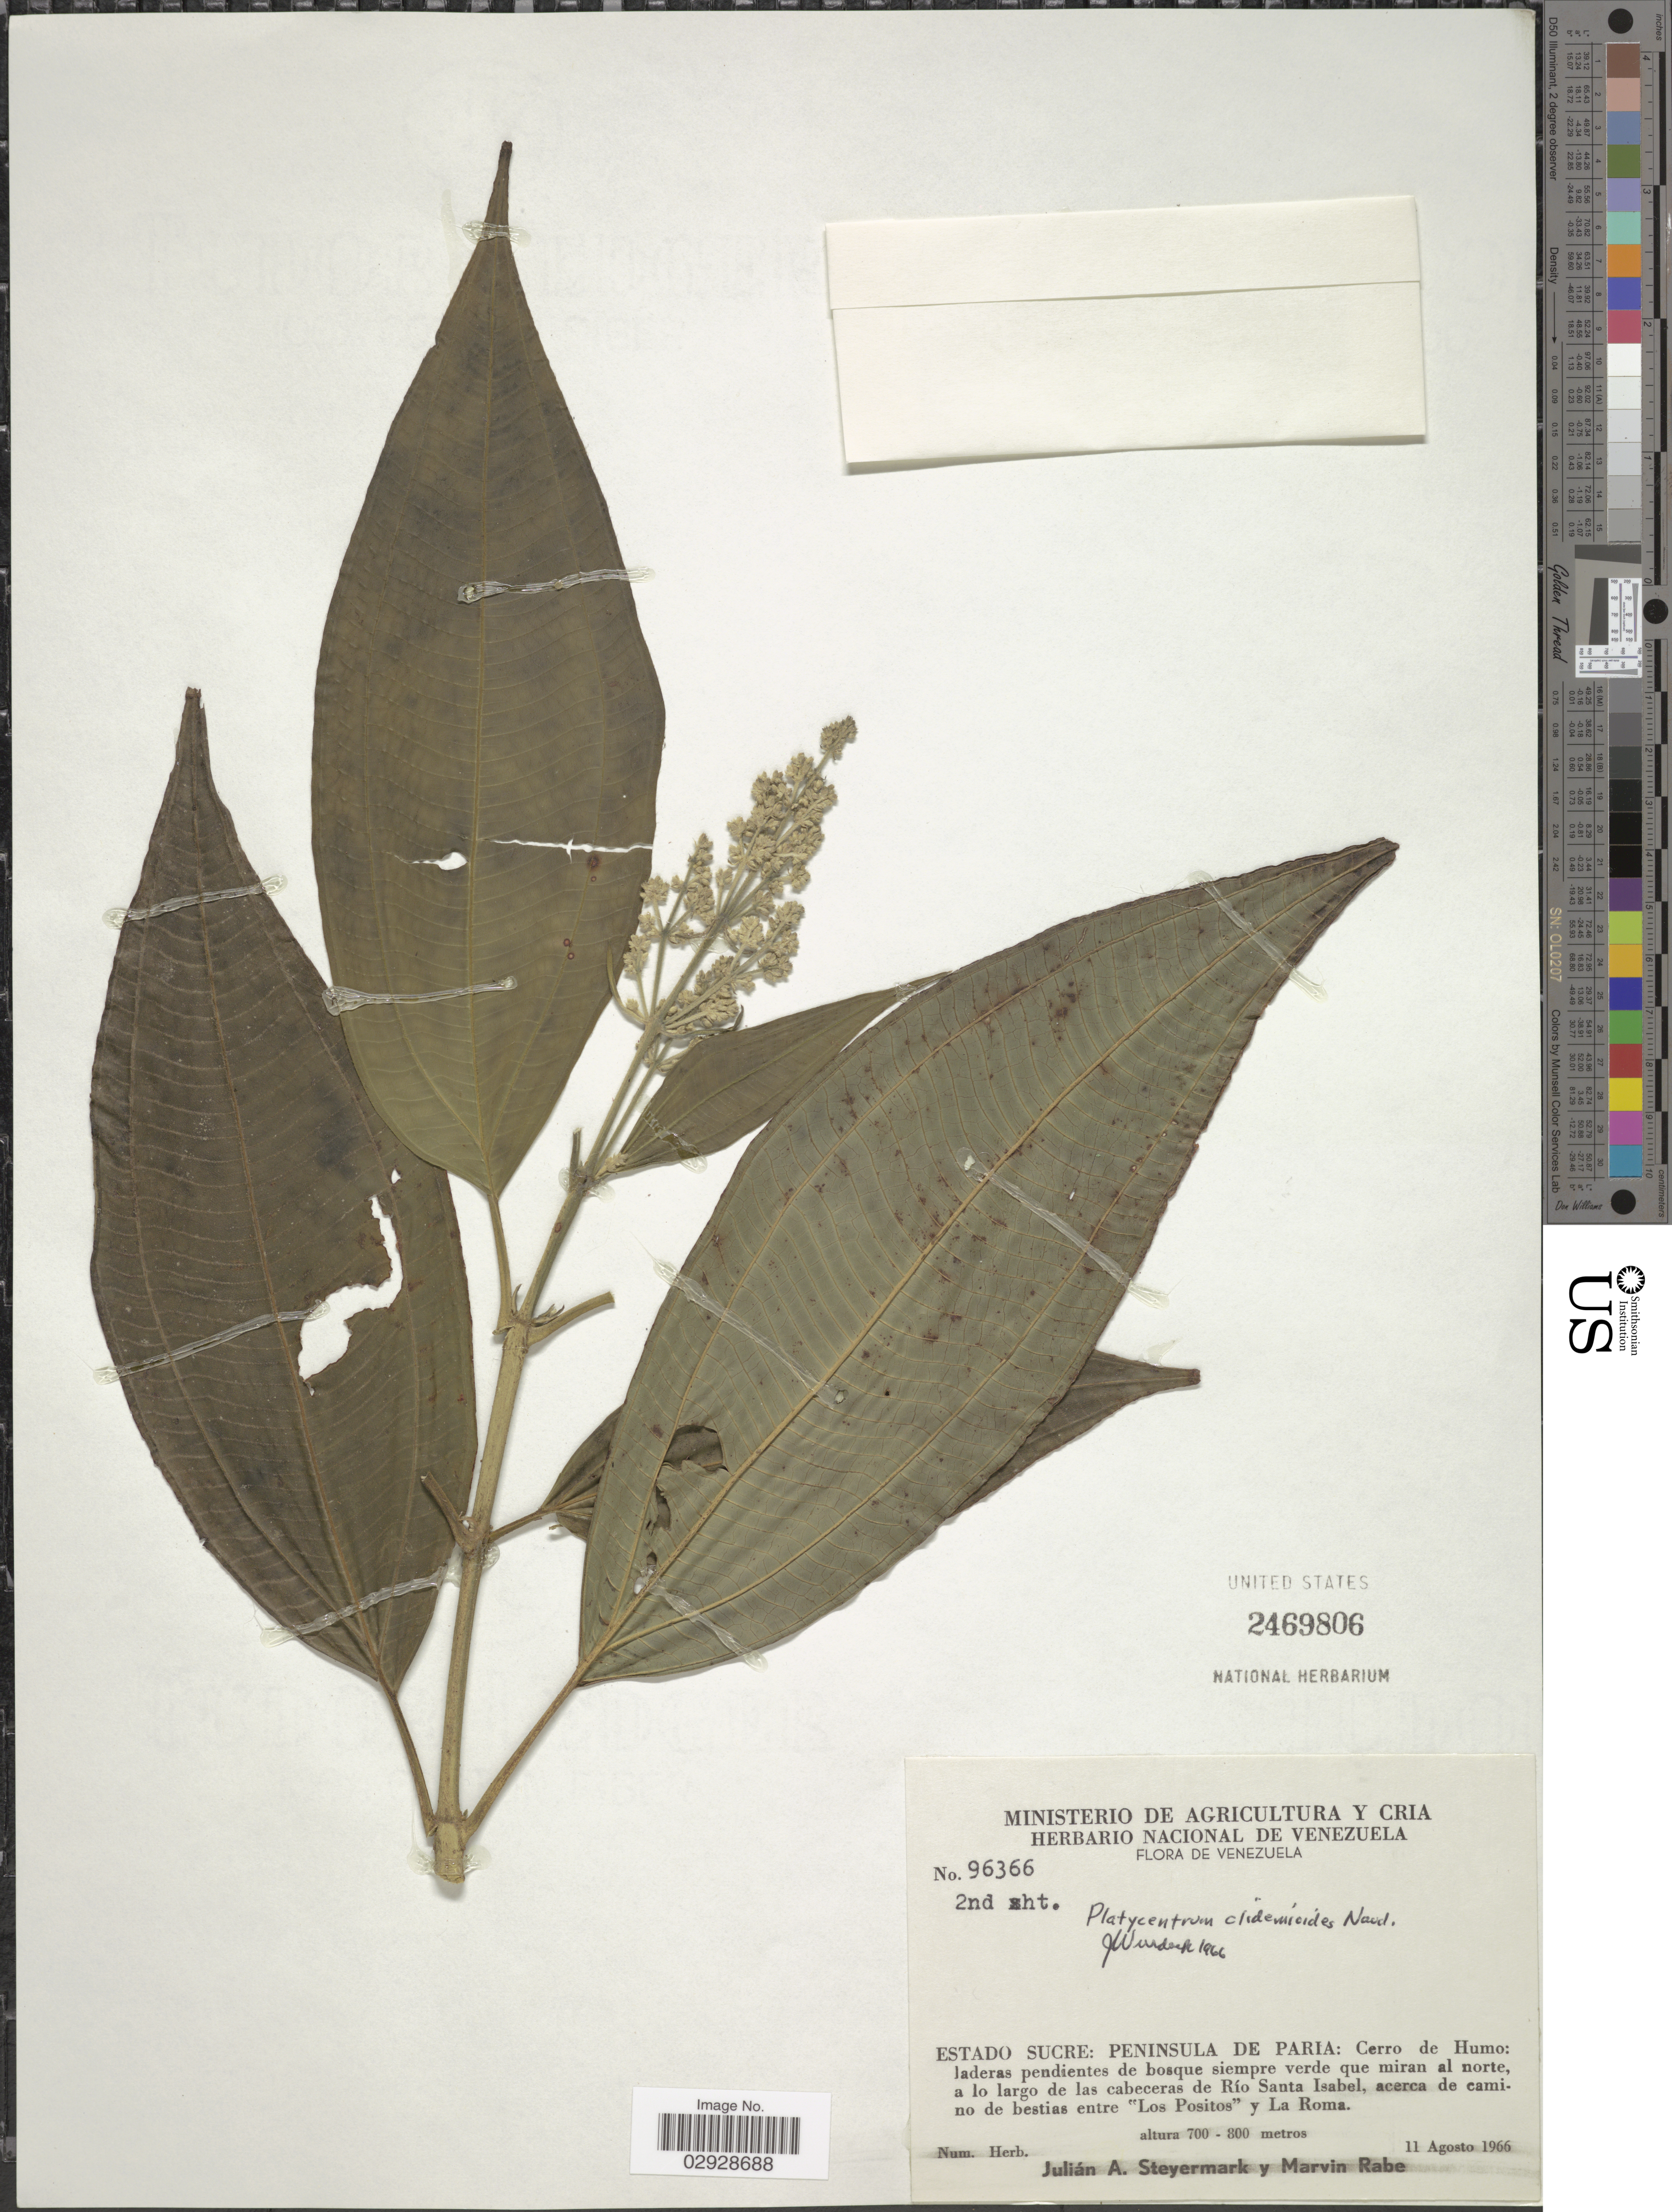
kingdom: Plantae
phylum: Tracheophyta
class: Magnoliopsida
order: Myrtales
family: Melastomataceae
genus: Leandra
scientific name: Leandra clidemioides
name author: (Naudin) Wurdack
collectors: J. Steyermark & M. Rabe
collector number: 96366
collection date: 1966-08-11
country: Venezuela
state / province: Sucre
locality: Peninsula de Paria: Cerro de Humo: laderas pendientes de bosque siempre verde que miran al norte, a lo largo de las cabeceras de Río Santa Isabel, acerca de camino de bestias entre "Los Positos" y La Roma.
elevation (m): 700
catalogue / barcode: US 2469806